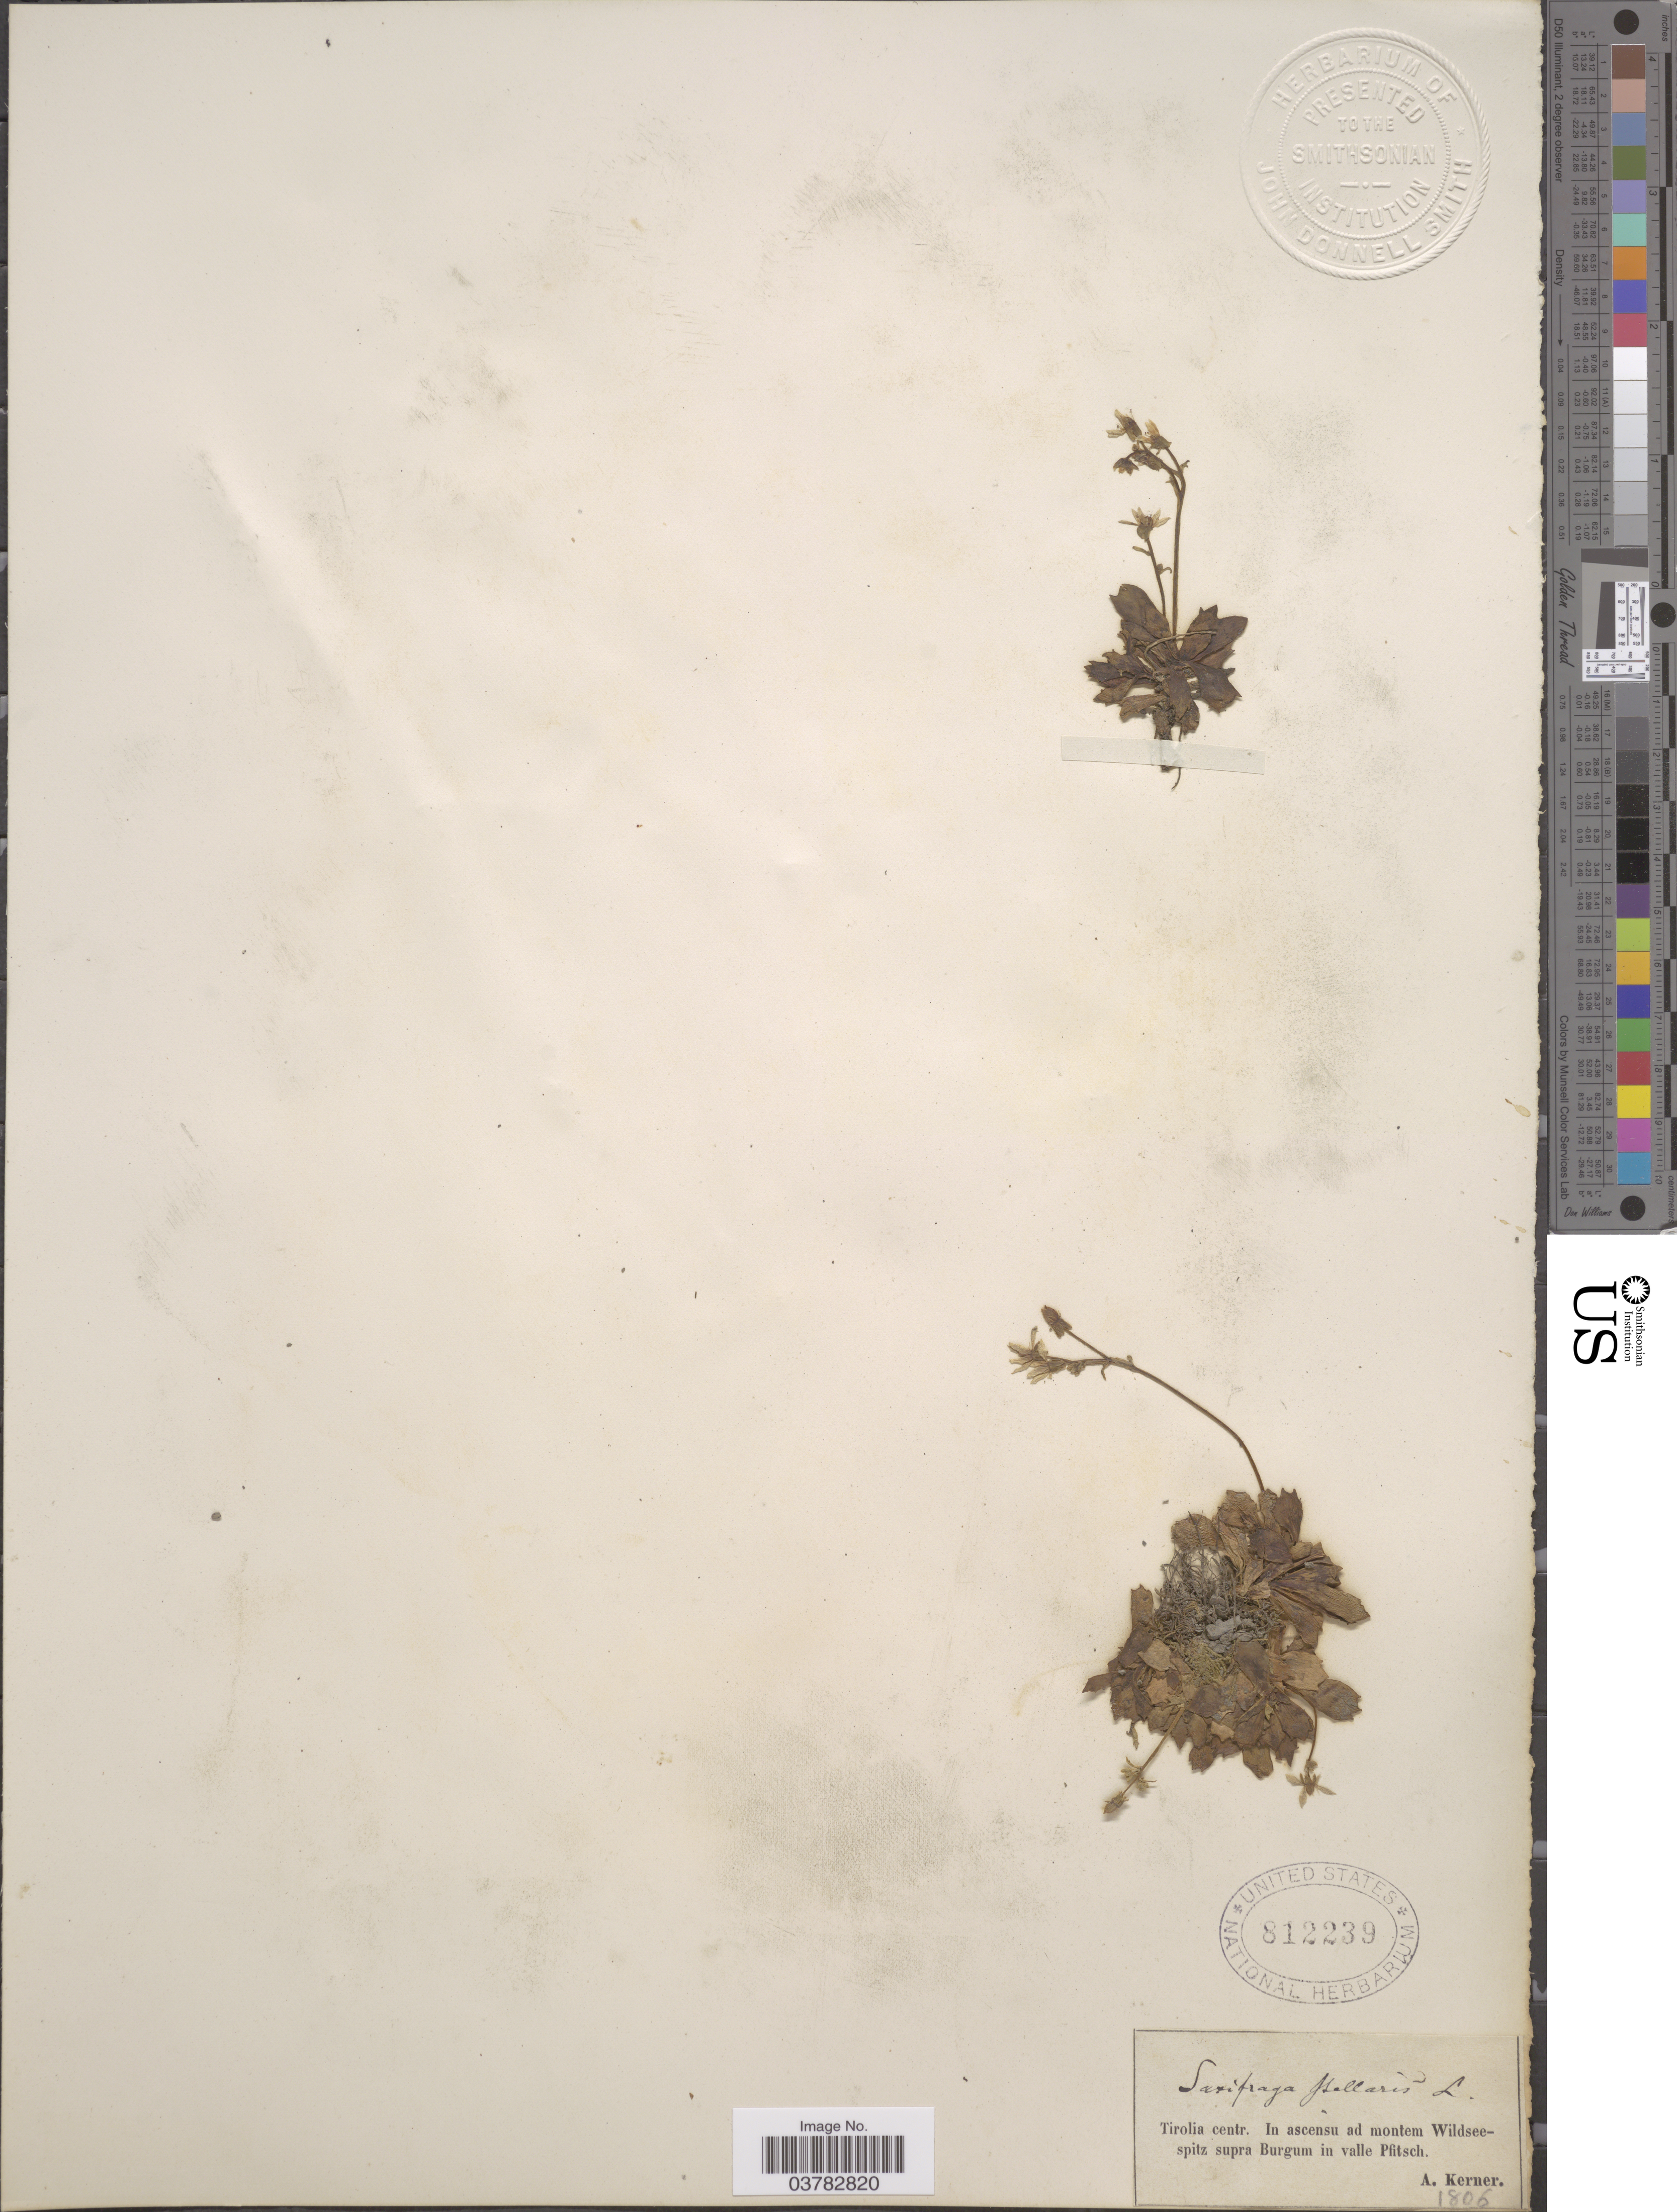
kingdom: Plantae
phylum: Tracheophyta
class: Magnoliopsida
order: Saxifragales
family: Saxifragaceae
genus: Micranthes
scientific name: Micranthes stellaris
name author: (L.) Galasso et al.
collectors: A. Kerner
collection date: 1806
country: Italy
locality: Tirolia centr. In ascensu ad montem Wildseespitz supra Burgum in valle Pfitsch.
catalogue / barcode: US 812239